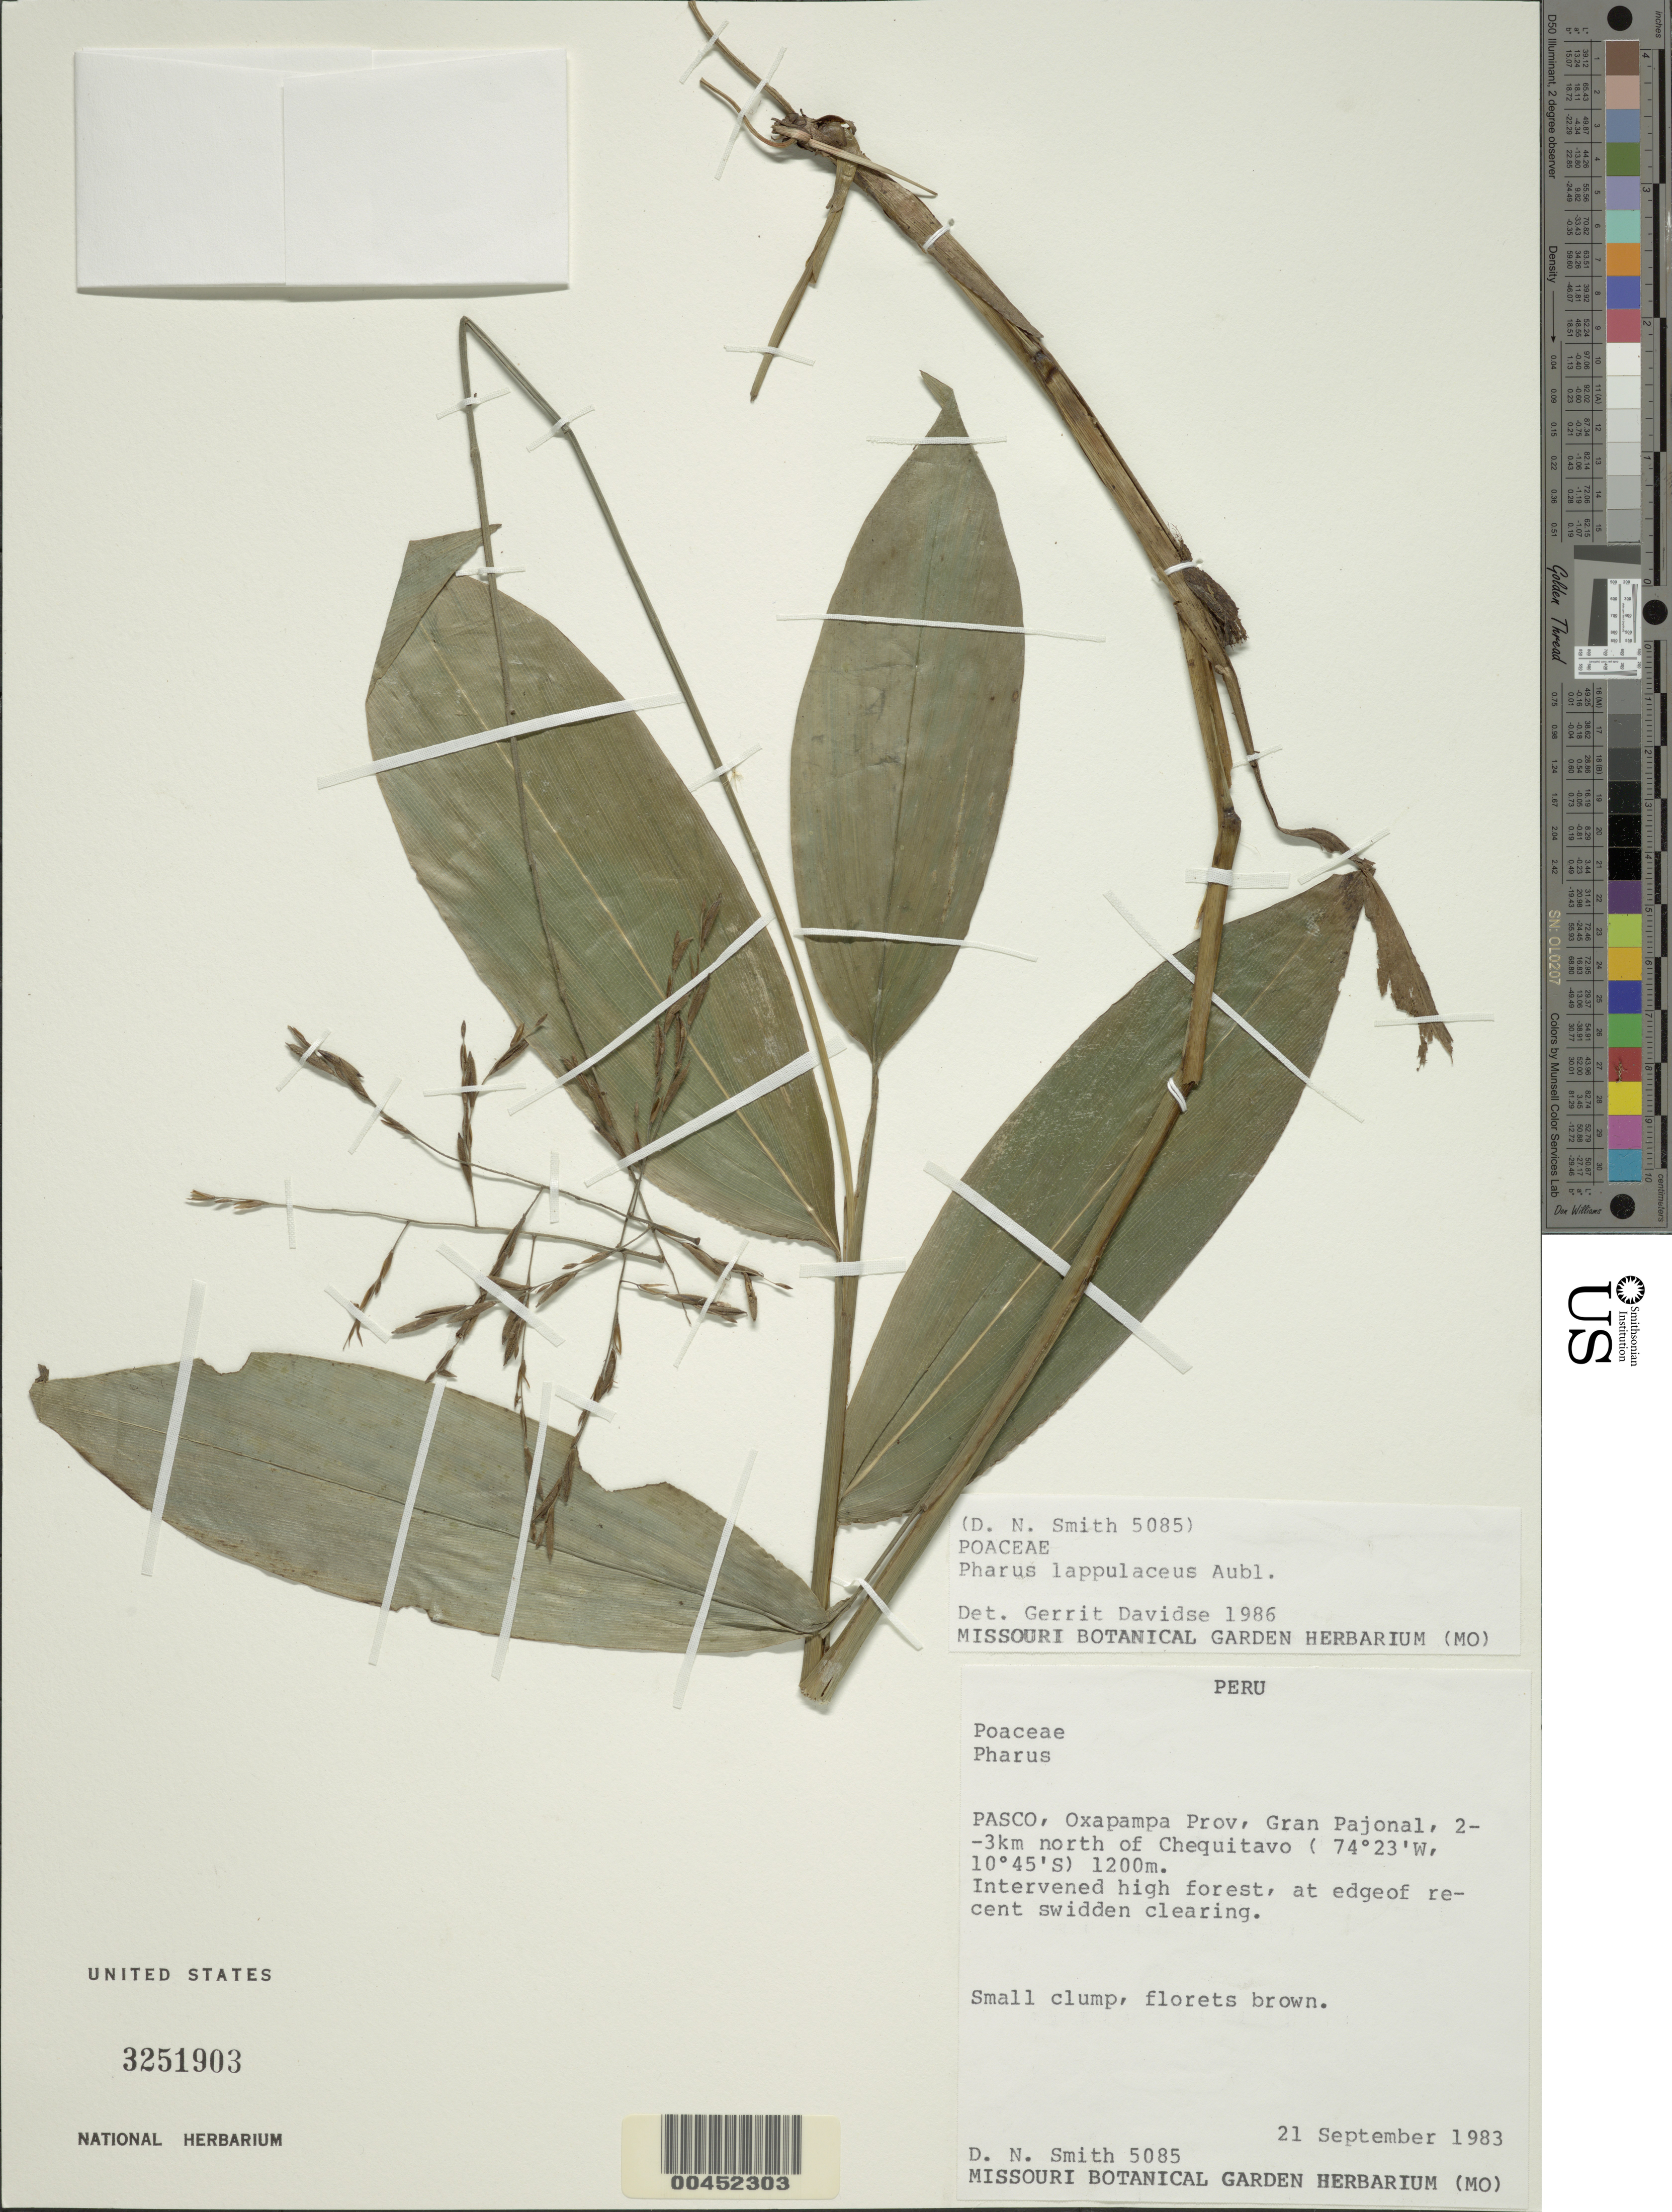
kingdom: Plantae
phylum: Tracheophyta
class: Liliopsida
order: Poales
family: Poaceae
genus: Pharus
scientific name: Pharus lappulaceus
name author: Aubl.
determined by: Davidse, Gerrit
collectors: D. Smith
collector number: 5085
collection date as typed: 21 Sep 1983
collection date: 1983-09-21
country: Peru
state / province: Pasco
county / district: Oxapampa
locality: Gran Pajonal, 2 - 3 km N of Chequitavo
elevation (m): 1200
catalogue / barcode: US 3251903